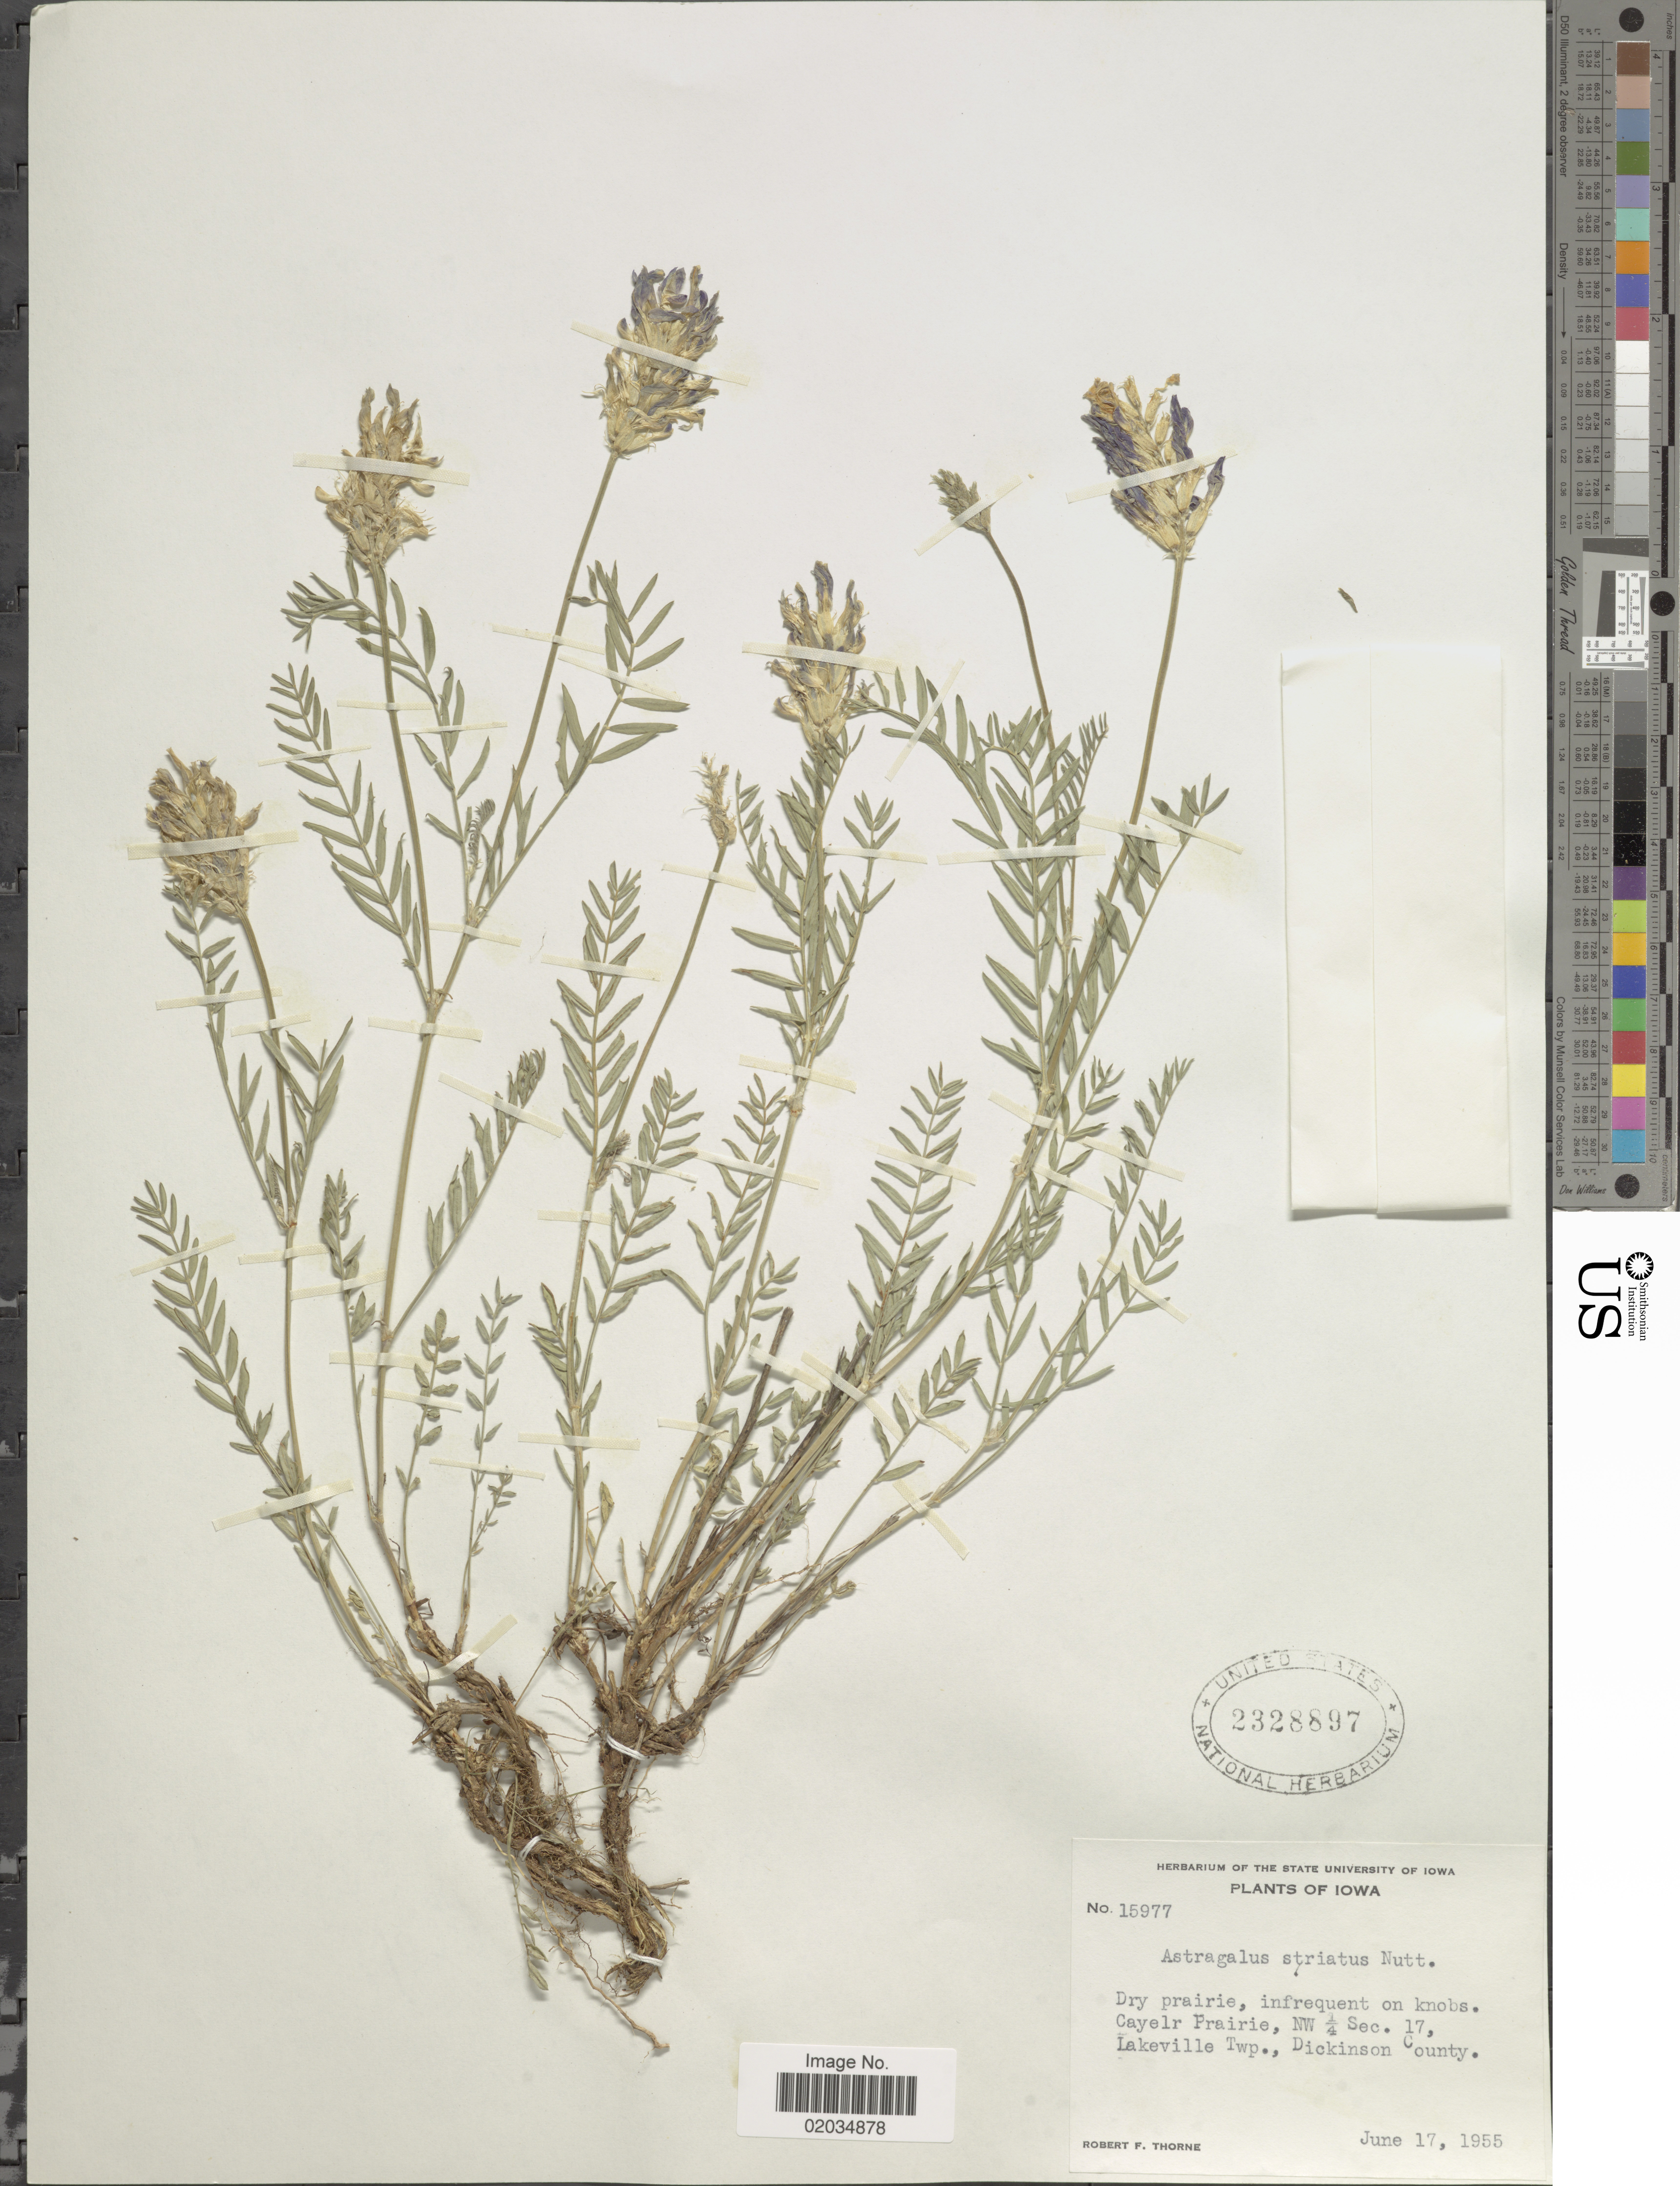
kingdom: Plantae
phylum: Tracheophyta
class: Magnoliopsida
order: Fabales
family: Fabaceae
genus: Astragalus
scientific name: Astragalus adsurgens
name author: Pall.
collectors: R. F. Thorne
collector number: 15977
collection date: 1955-06-17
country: United States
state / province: Iowa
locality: Cayelr Prairie, NW ¼ Sec. 17, Lakeville Twp., Dickinson County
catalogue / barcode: US 2328897